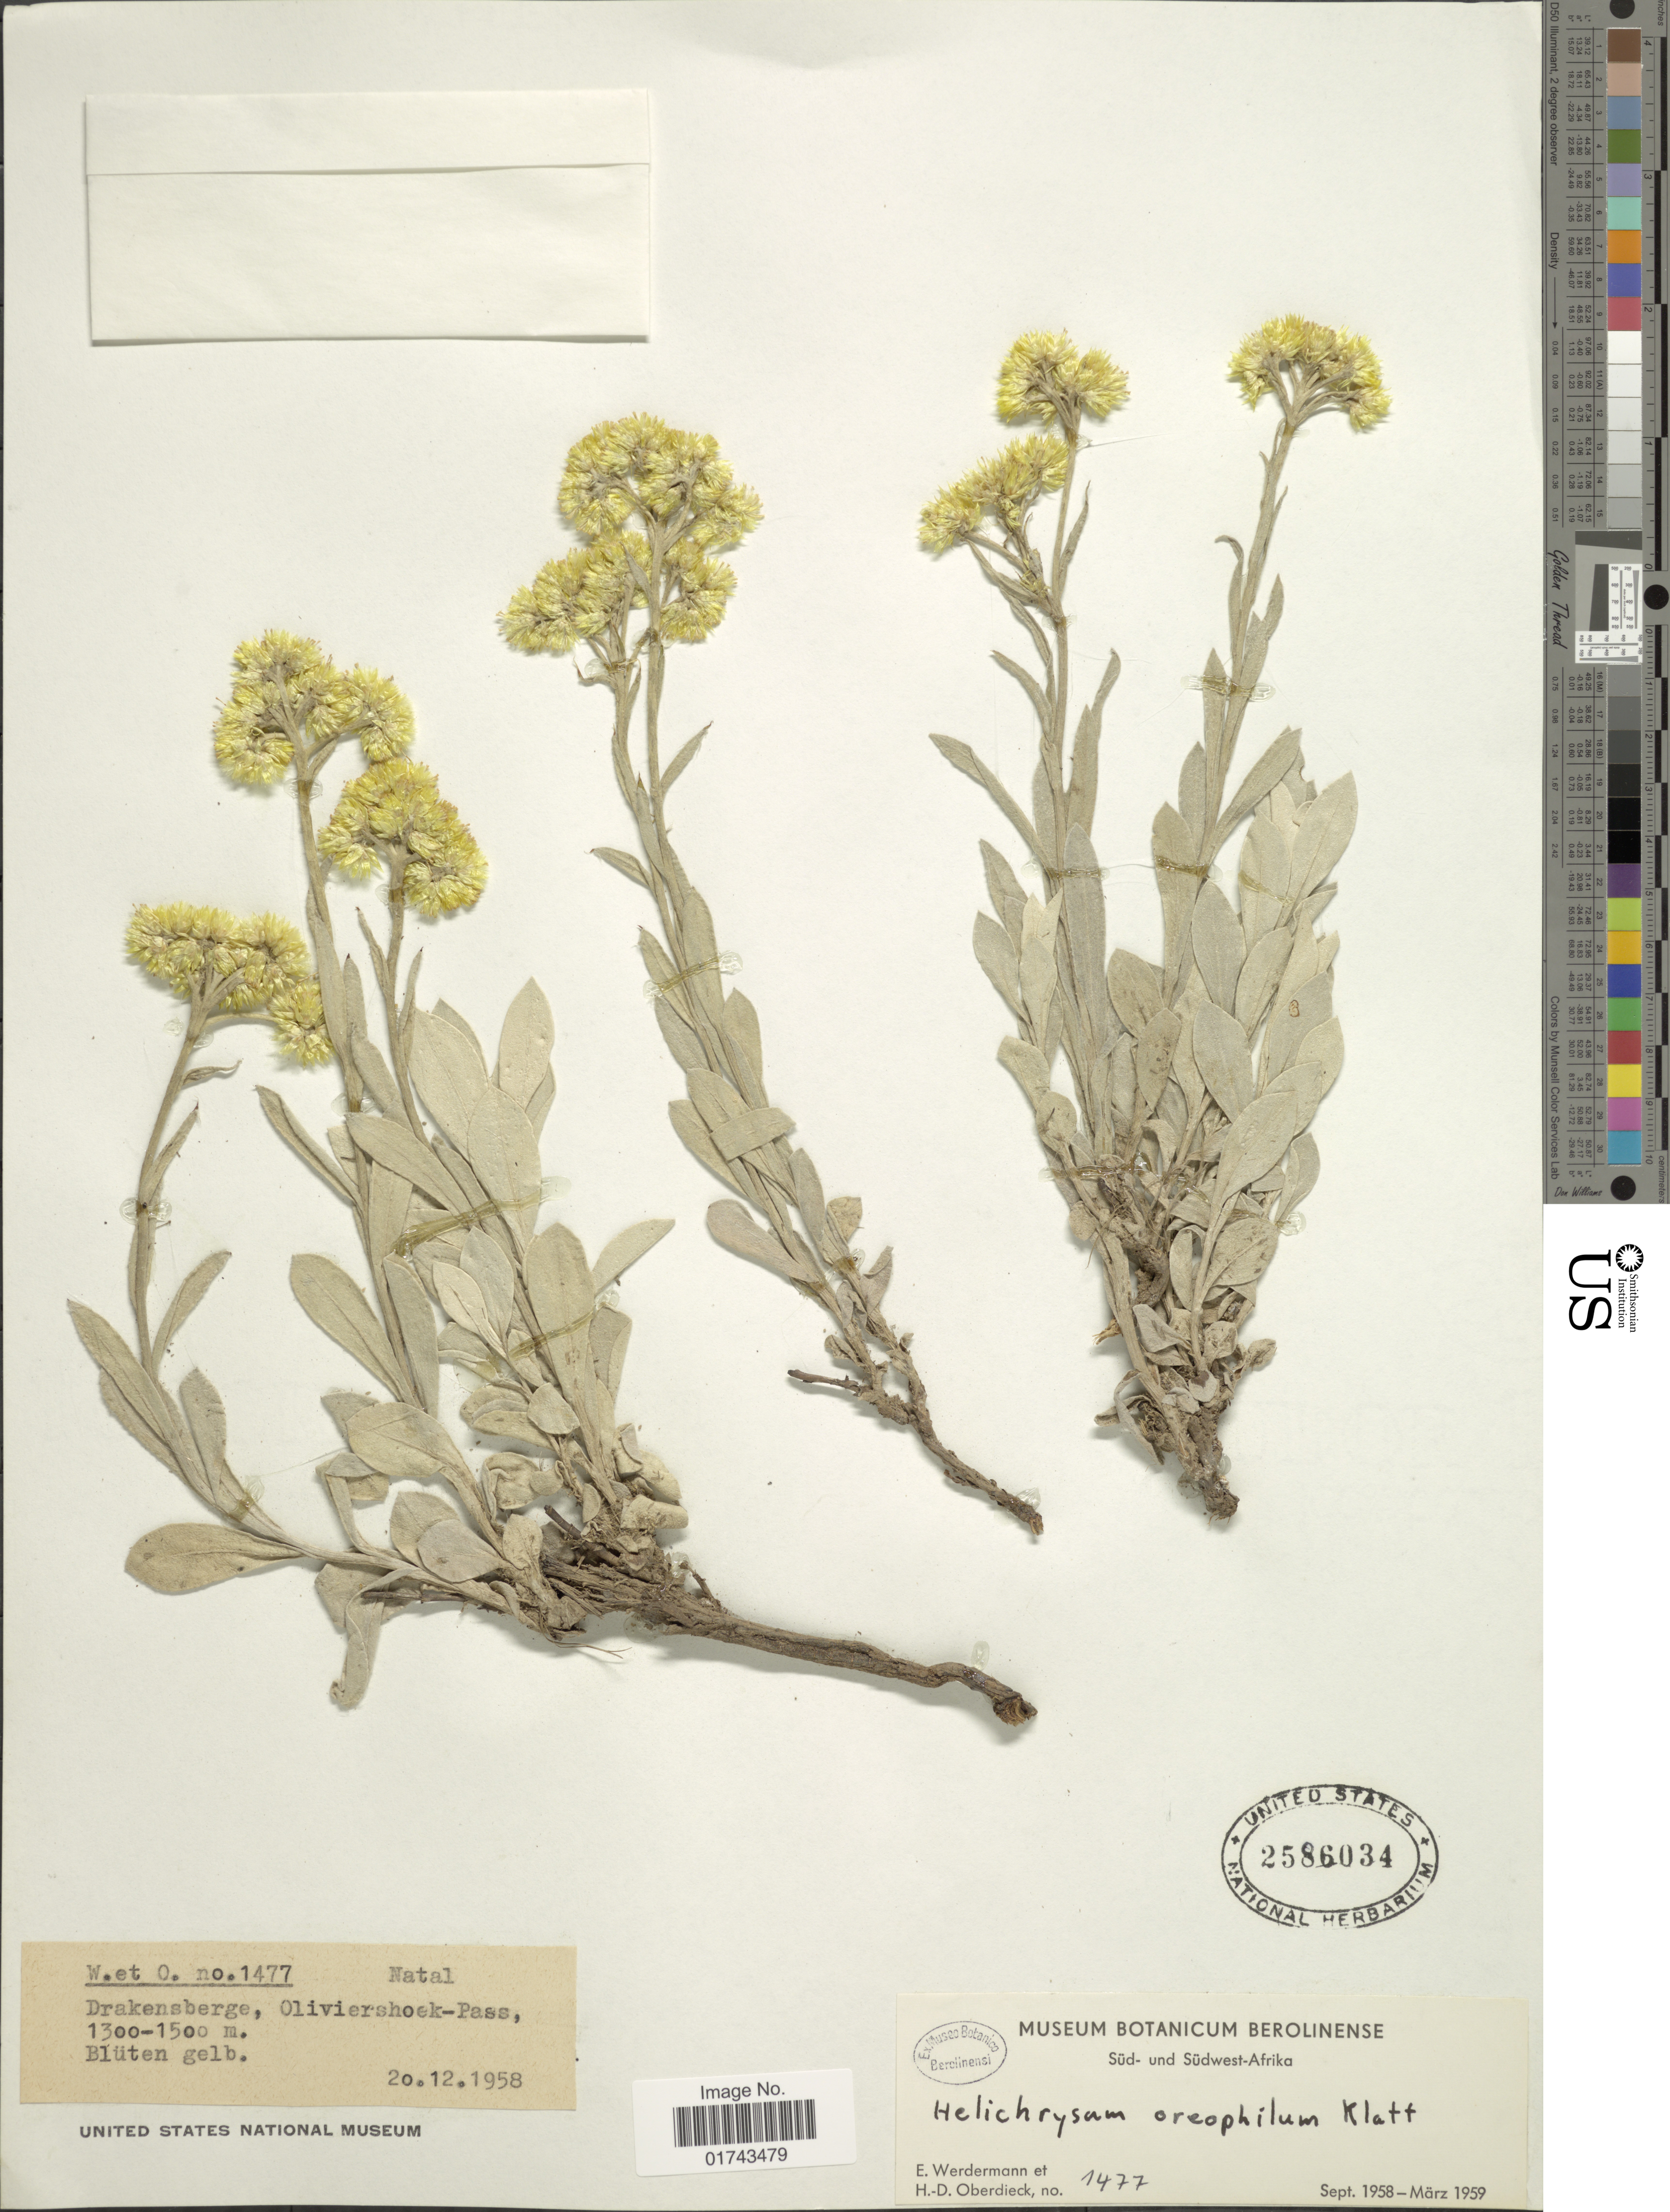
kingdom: Plantae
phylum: Tracheophyta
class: Magnoliopsida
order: Asterales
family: Asteraceae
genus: Helichrysum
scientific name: Helichrysum oreophilum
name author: Klatt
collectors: E. Werdermann & H. Oberdieck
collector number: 1477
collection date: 1958-12-20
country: South Africa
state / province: KwaZulu-Natal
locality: Drakensberge, Oliviershoek-Pass, Süd- und Südwst Afrika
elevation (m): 1300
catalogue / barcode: US 2586034